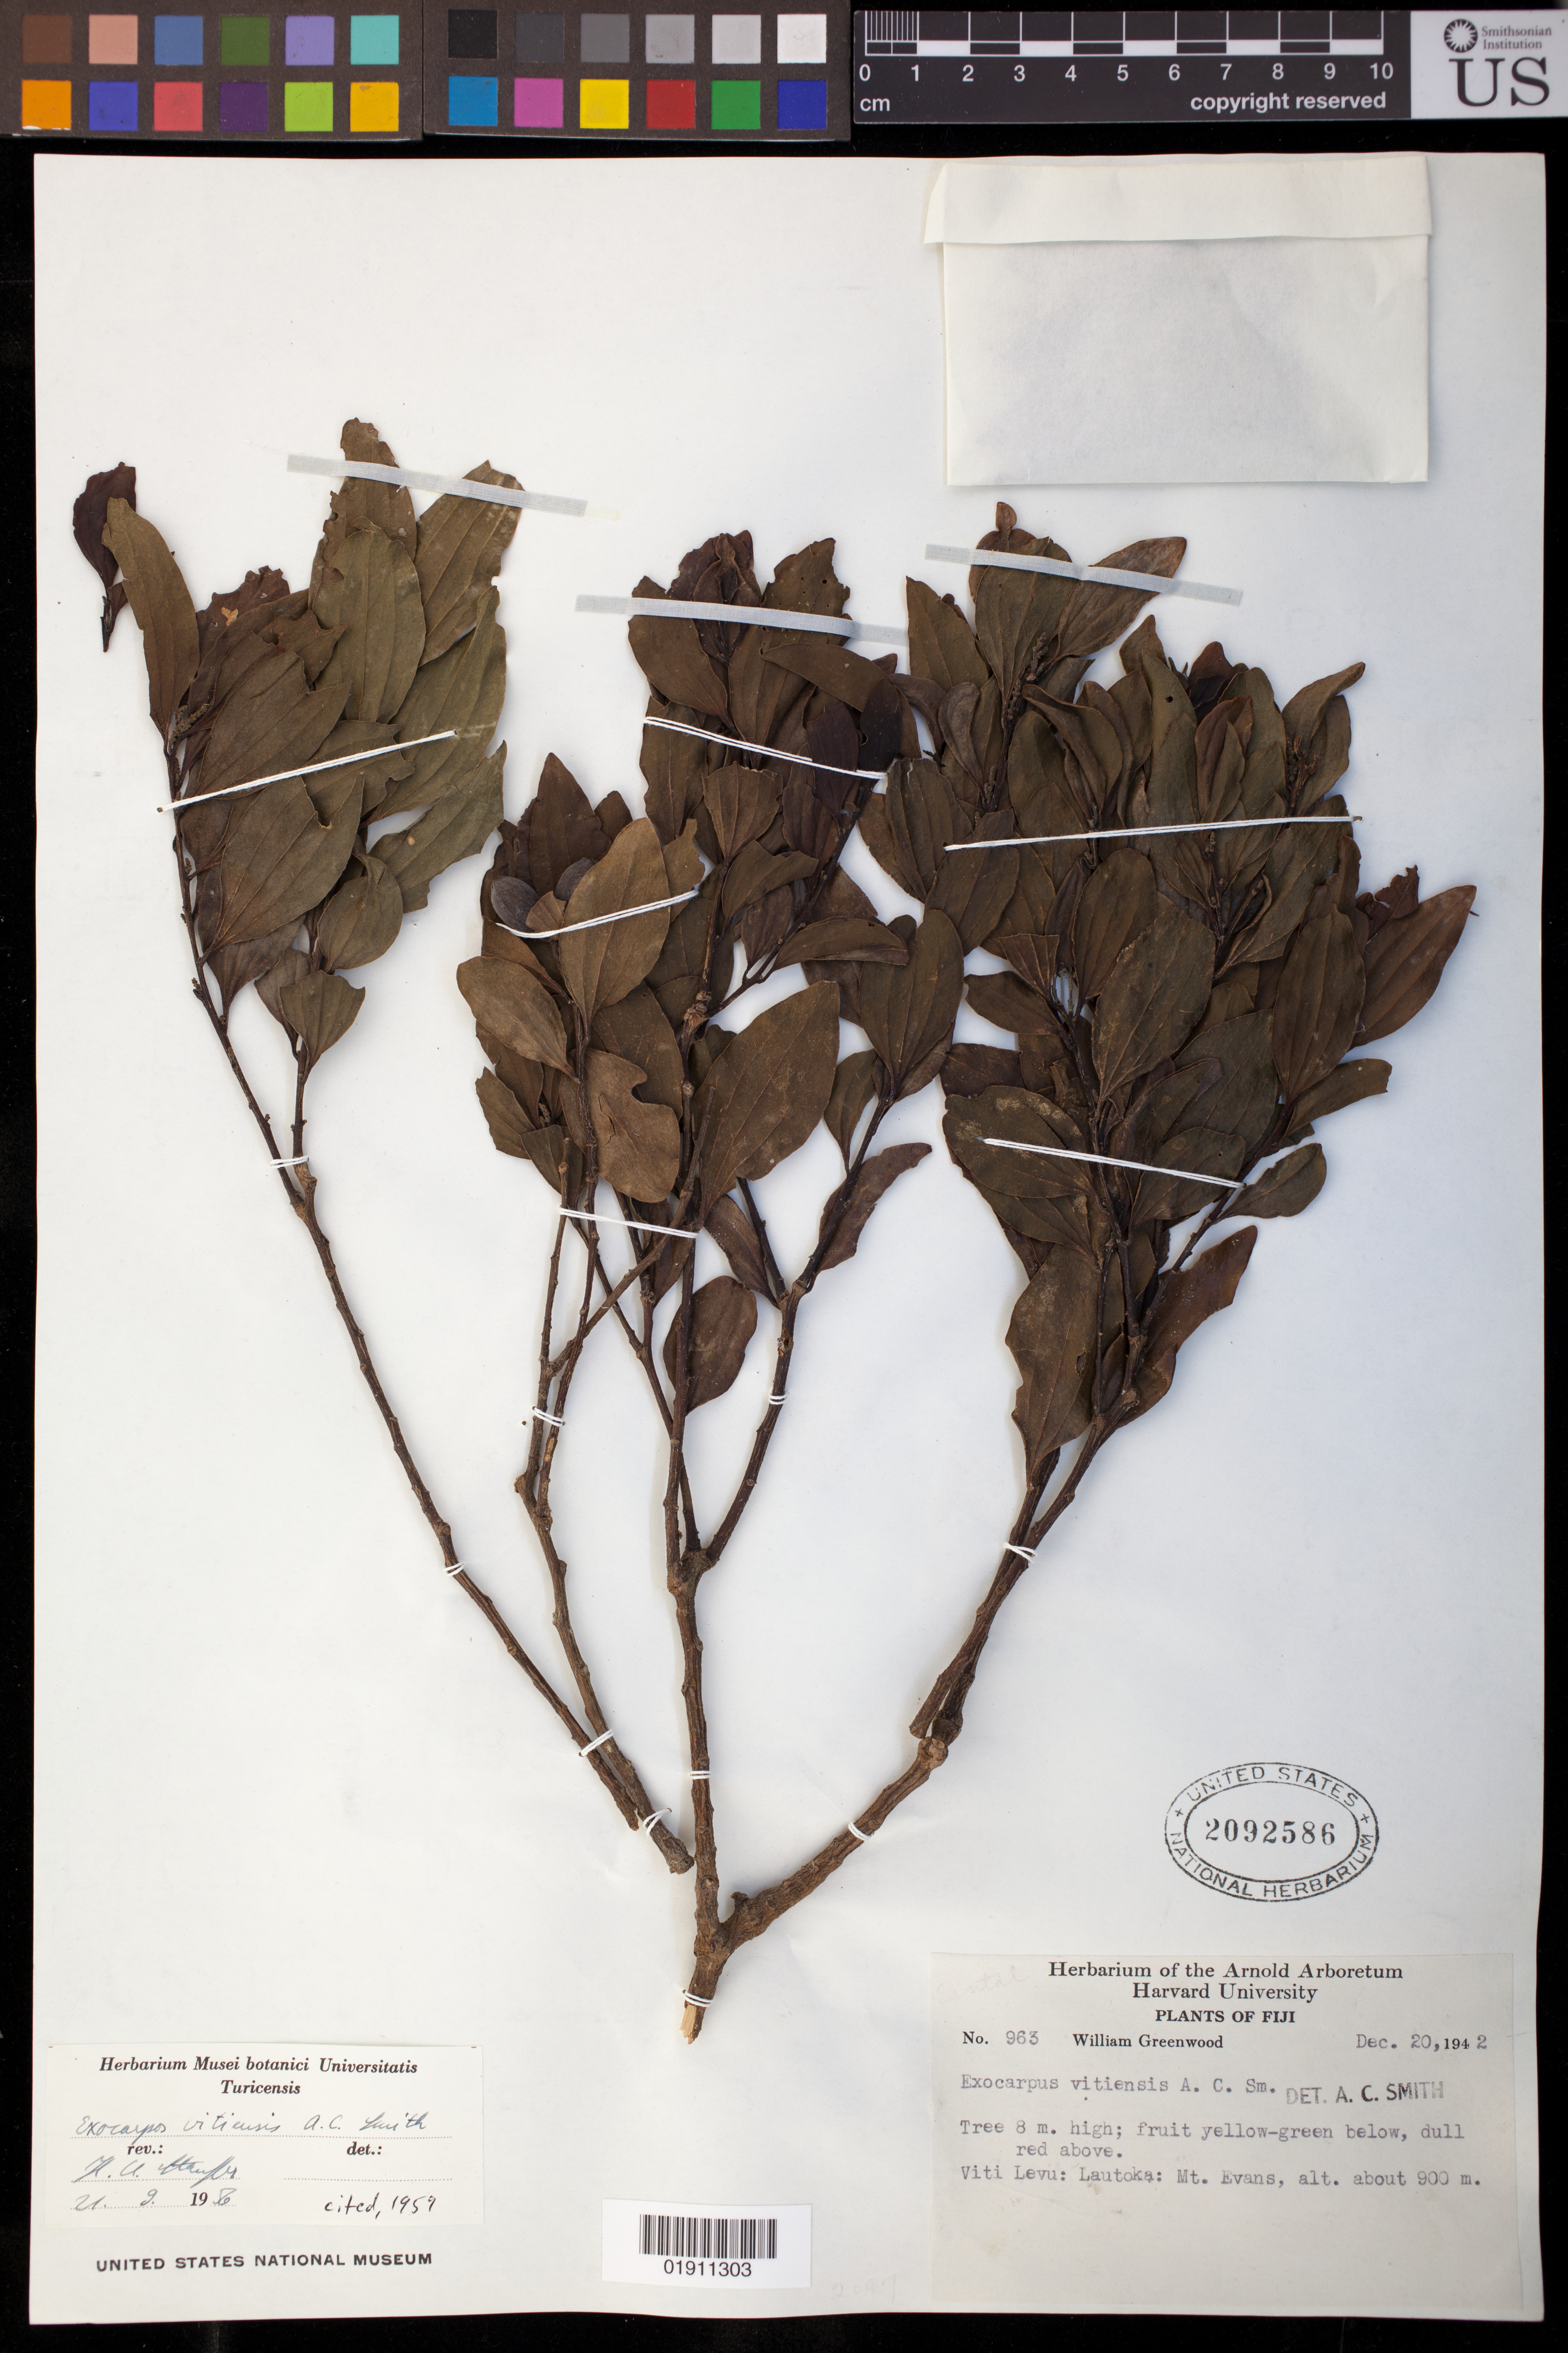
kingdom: Plantae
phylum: Tracheophyta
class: Magnoliopsida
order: Santalales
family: Santalaceae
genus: Exocarpos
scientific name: Exocarpos vitiensis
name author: A.C. Sm.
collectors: W. Greenwood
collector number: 963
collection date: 1942-12-20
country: Fiji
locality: Lautoka: Mt. Evans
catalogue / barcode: US 2092586